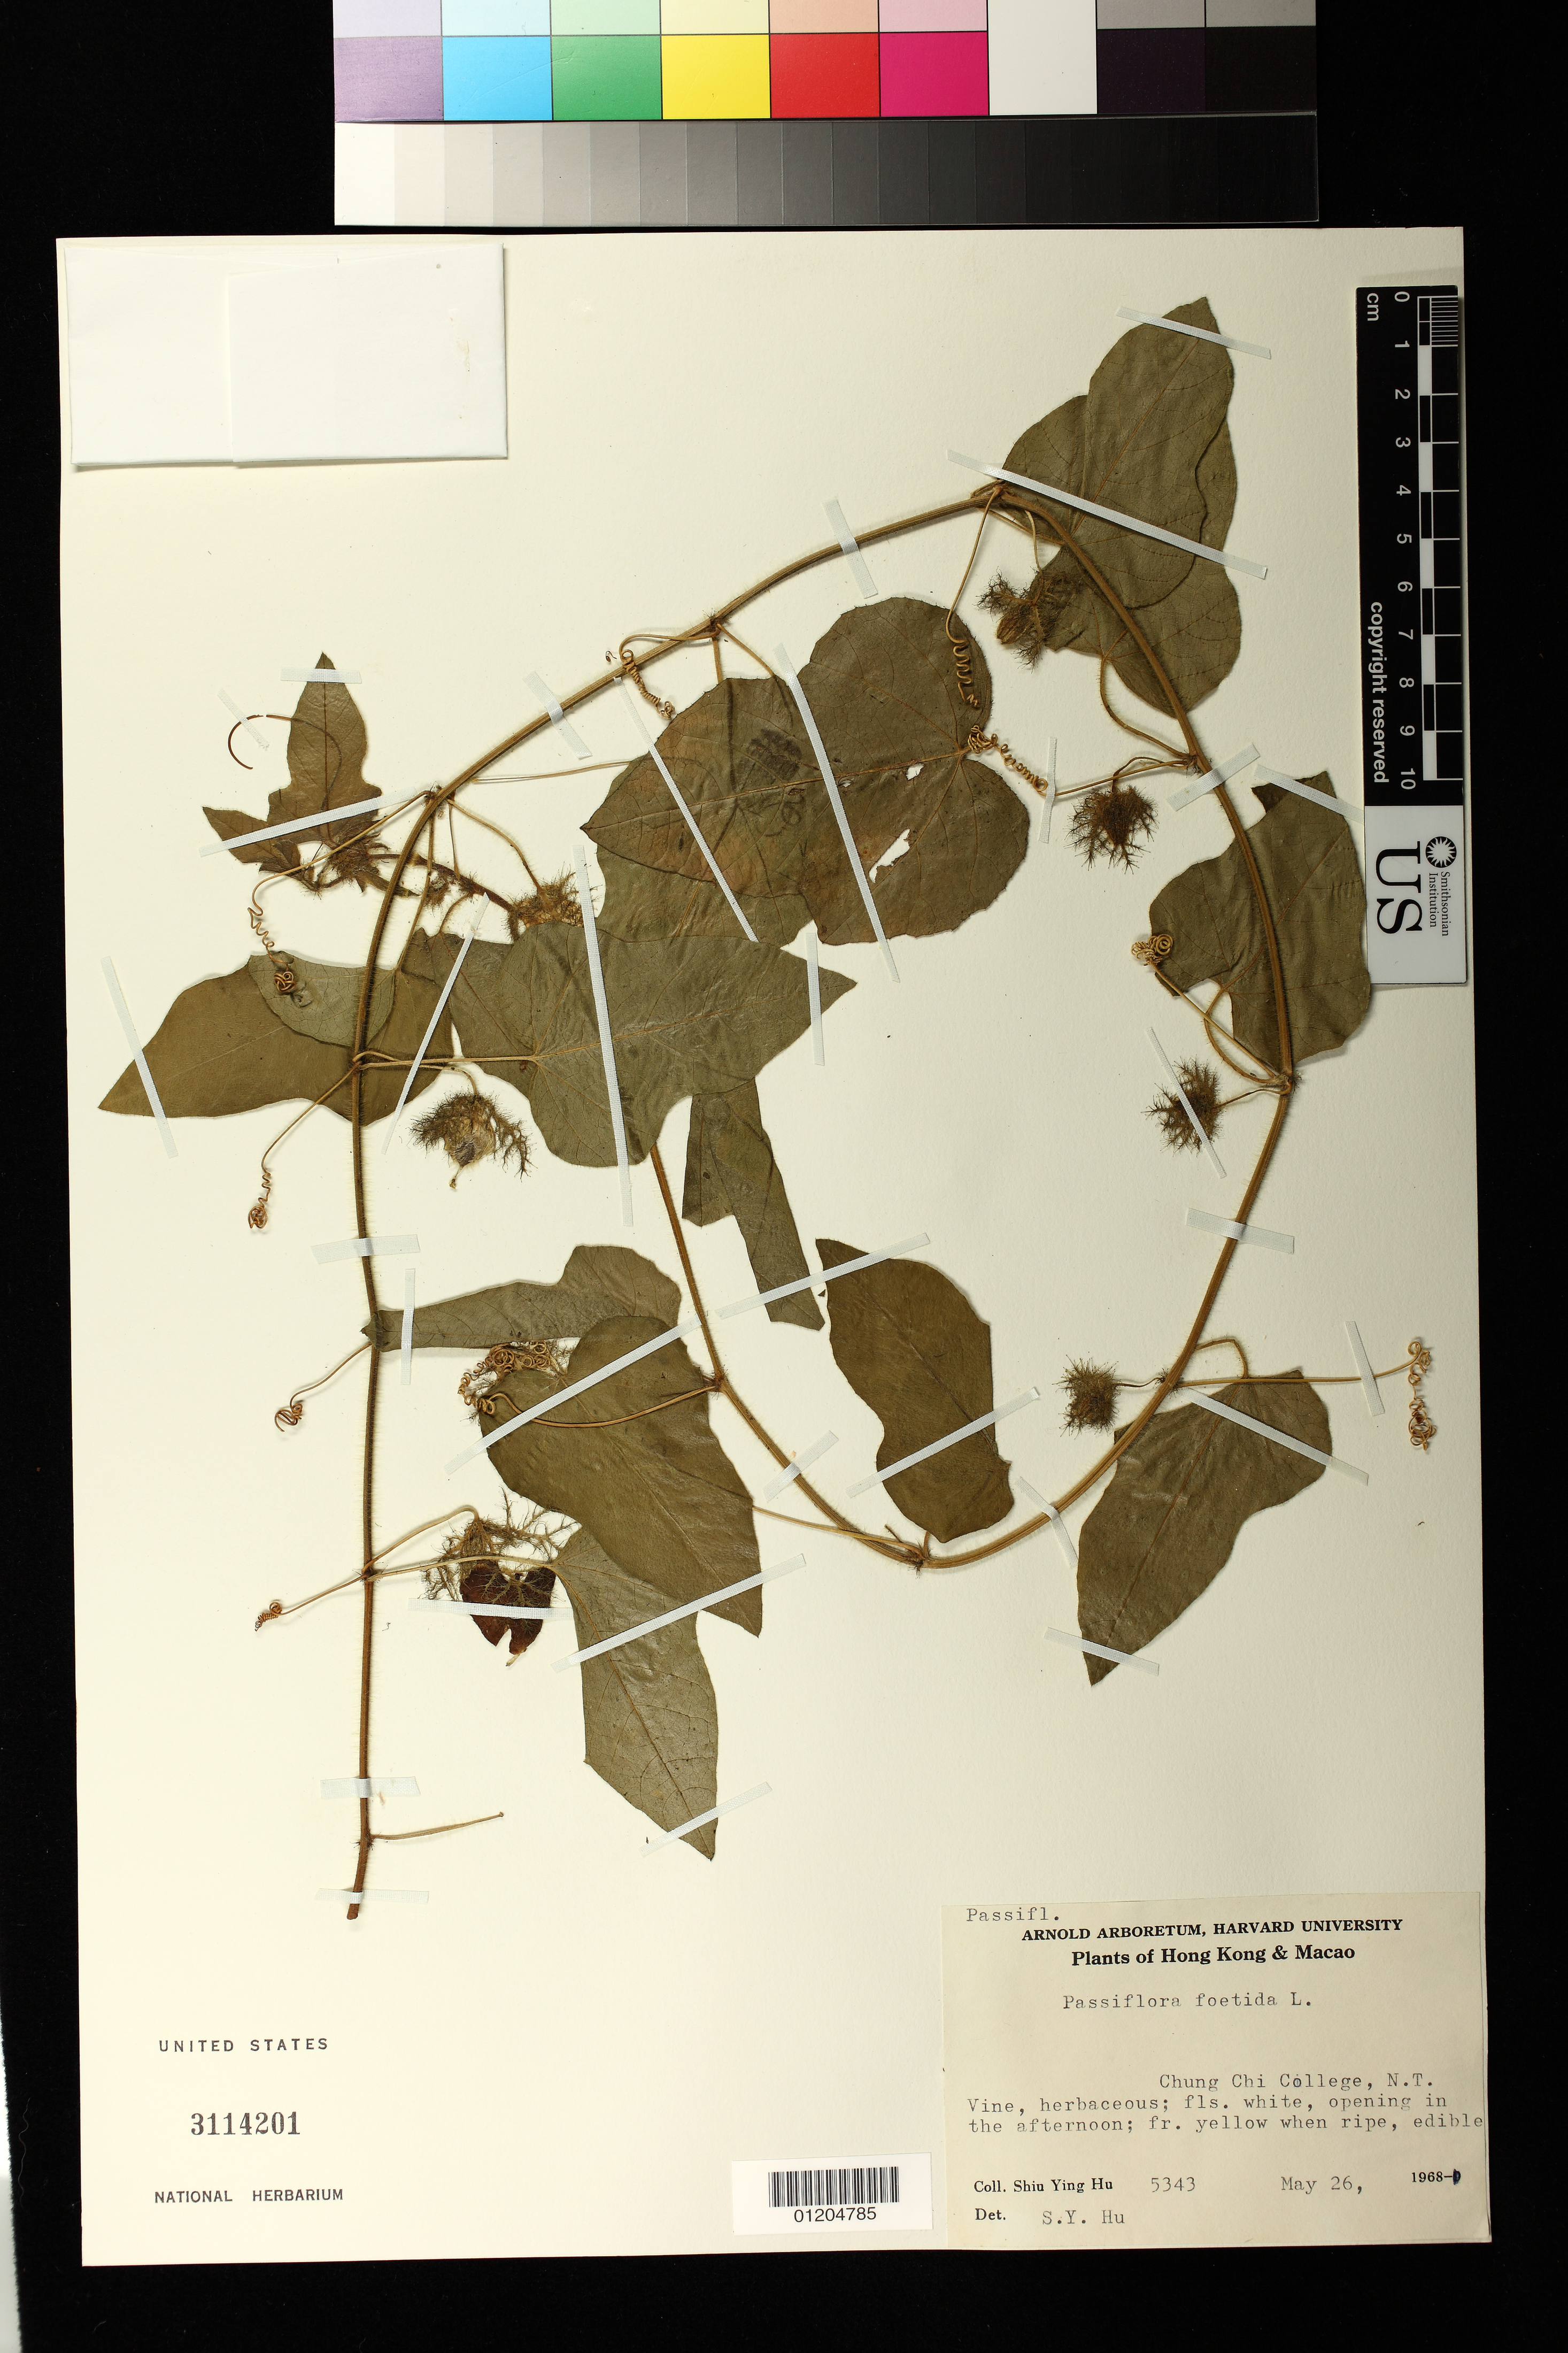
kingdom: Plantae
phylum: Tracheophyta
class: Magnoliopsida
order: Malpighiales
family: Passifloraceae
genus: Passiflora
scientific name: Passiflora foetida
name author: L.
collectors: S. Y. Hu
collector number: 5343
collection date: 1968-05-26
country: China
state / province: Hong Kong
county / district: Sha Tin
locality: Chung Chi College, N.T.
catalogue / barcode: US 3114201